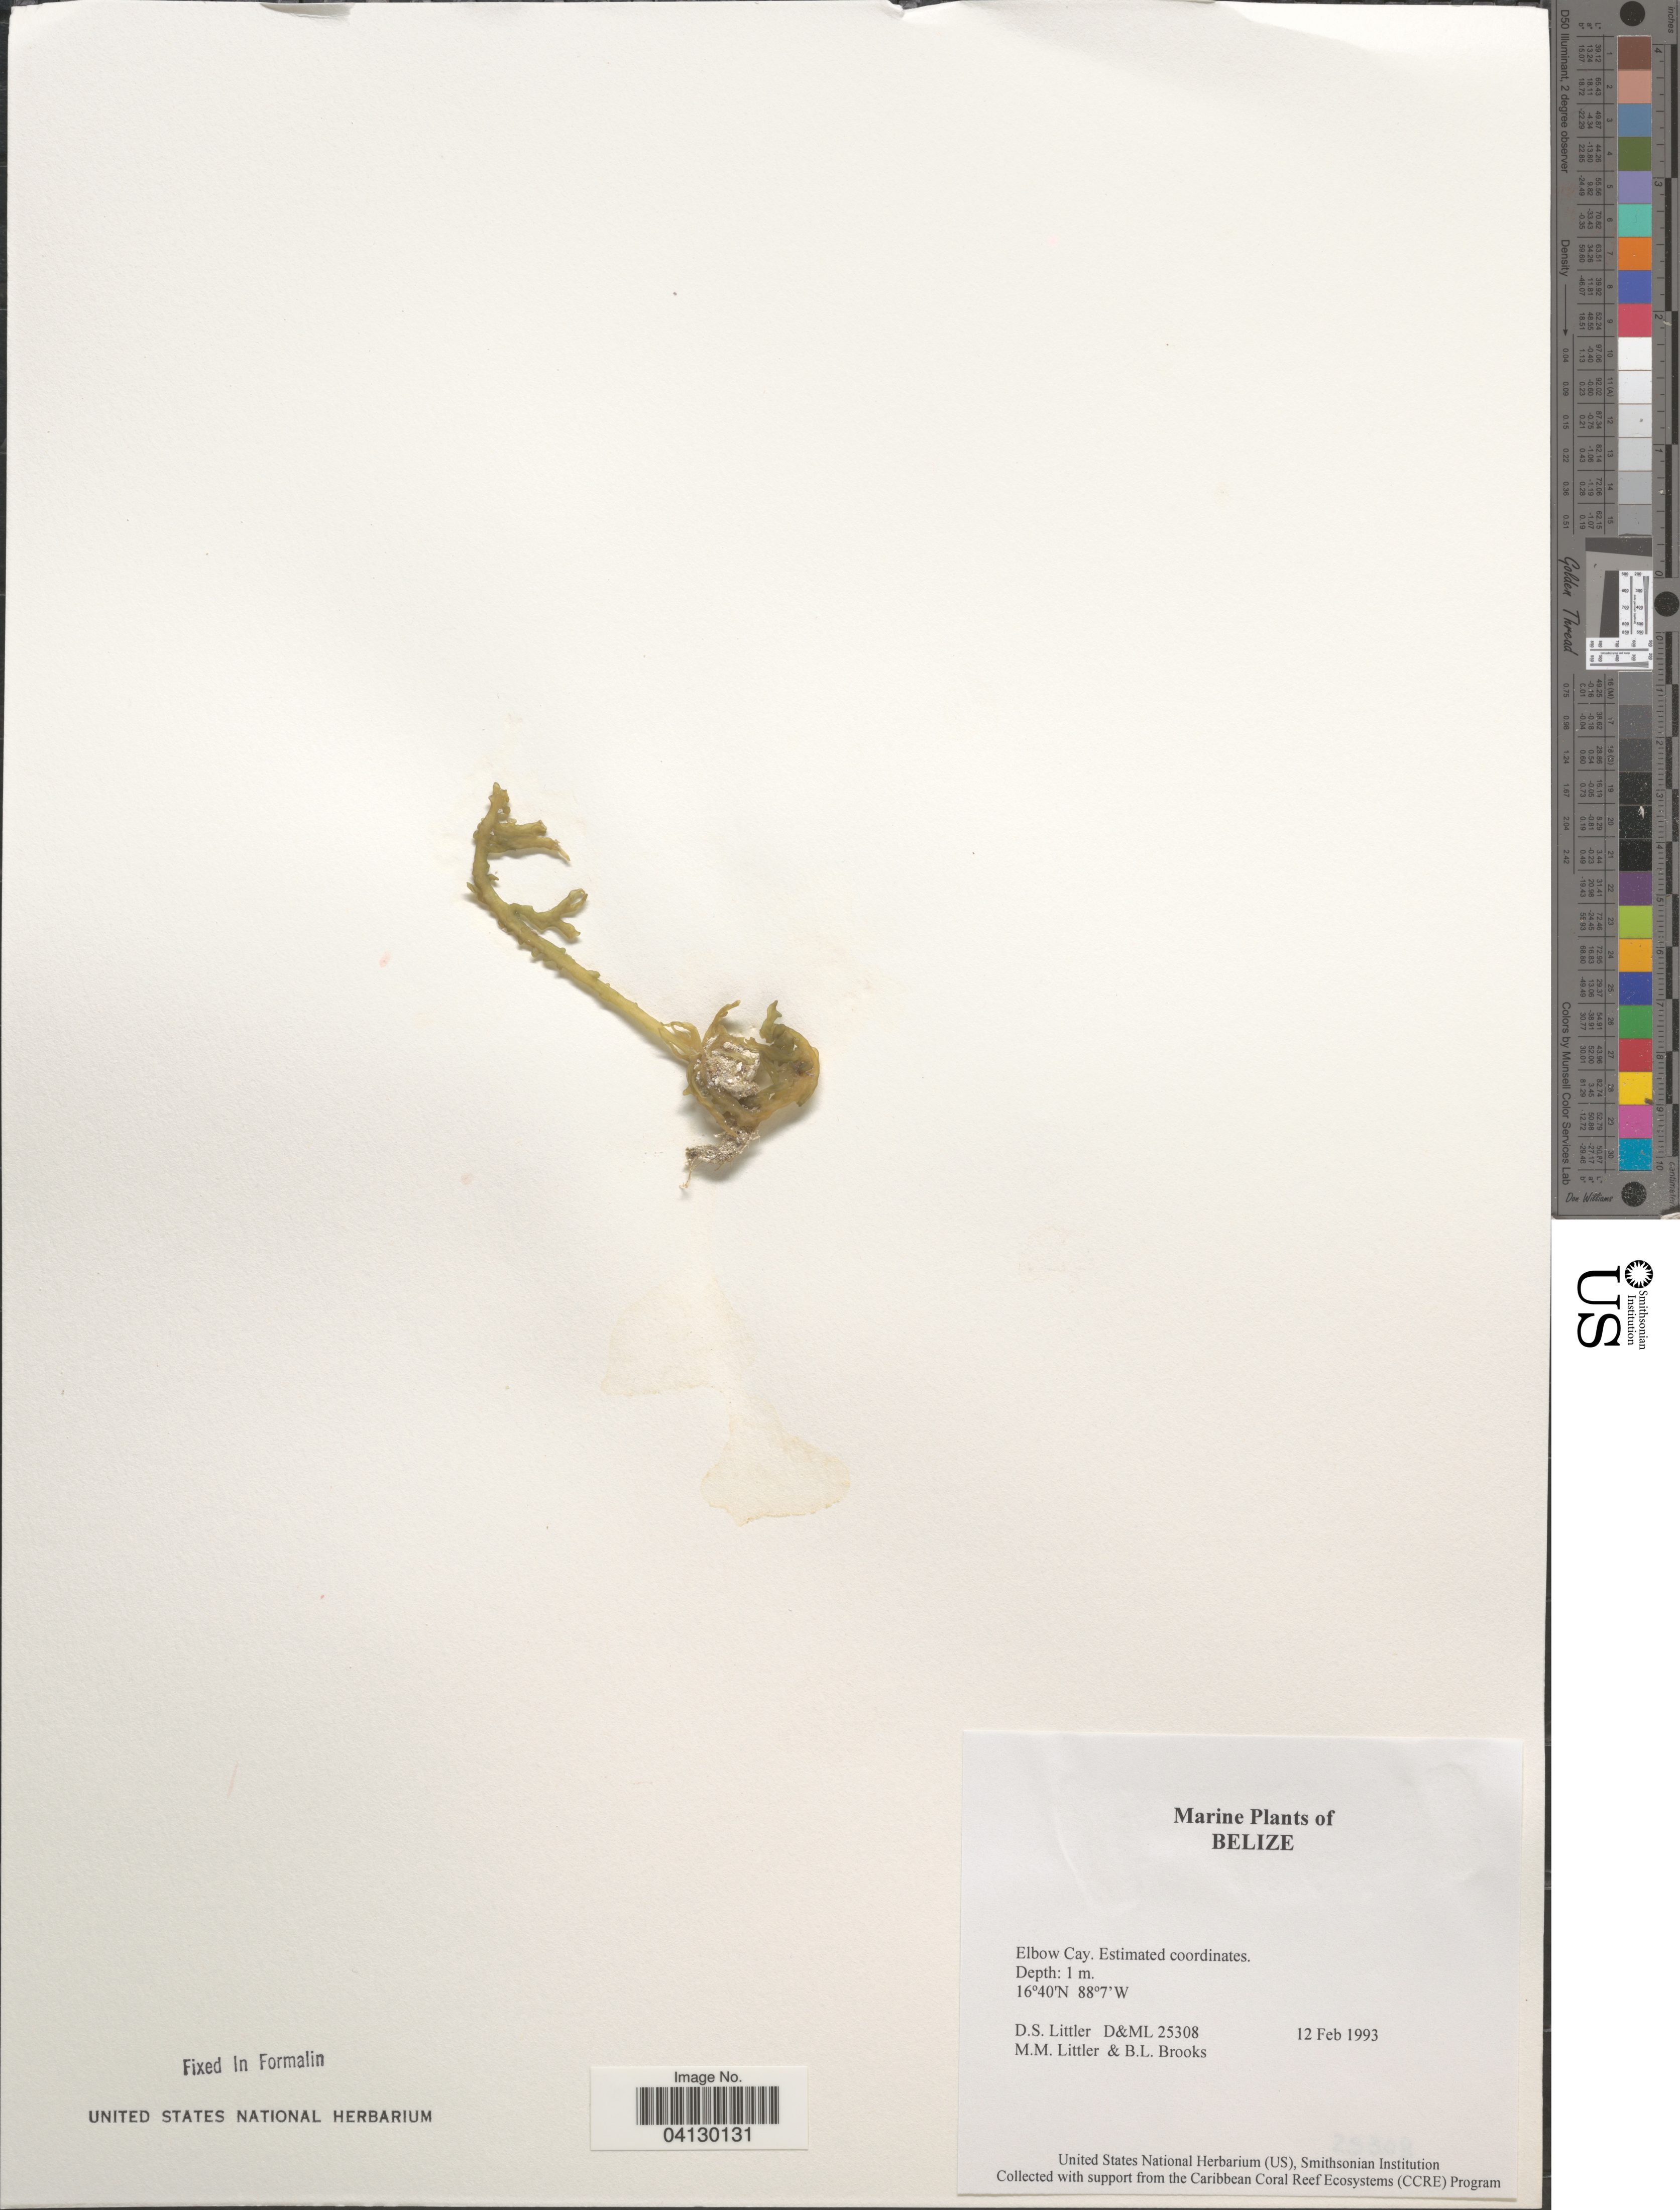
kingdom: Plantae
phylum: Rhodophyta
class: Florideophyceae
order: Corallinales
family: Corallinaceae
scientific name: Crustose Coralline Algae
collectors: D. S. Littler & B. Brooks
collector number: D&ML 25308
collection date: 1993-02-12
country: Belize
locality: Elbow Cay.